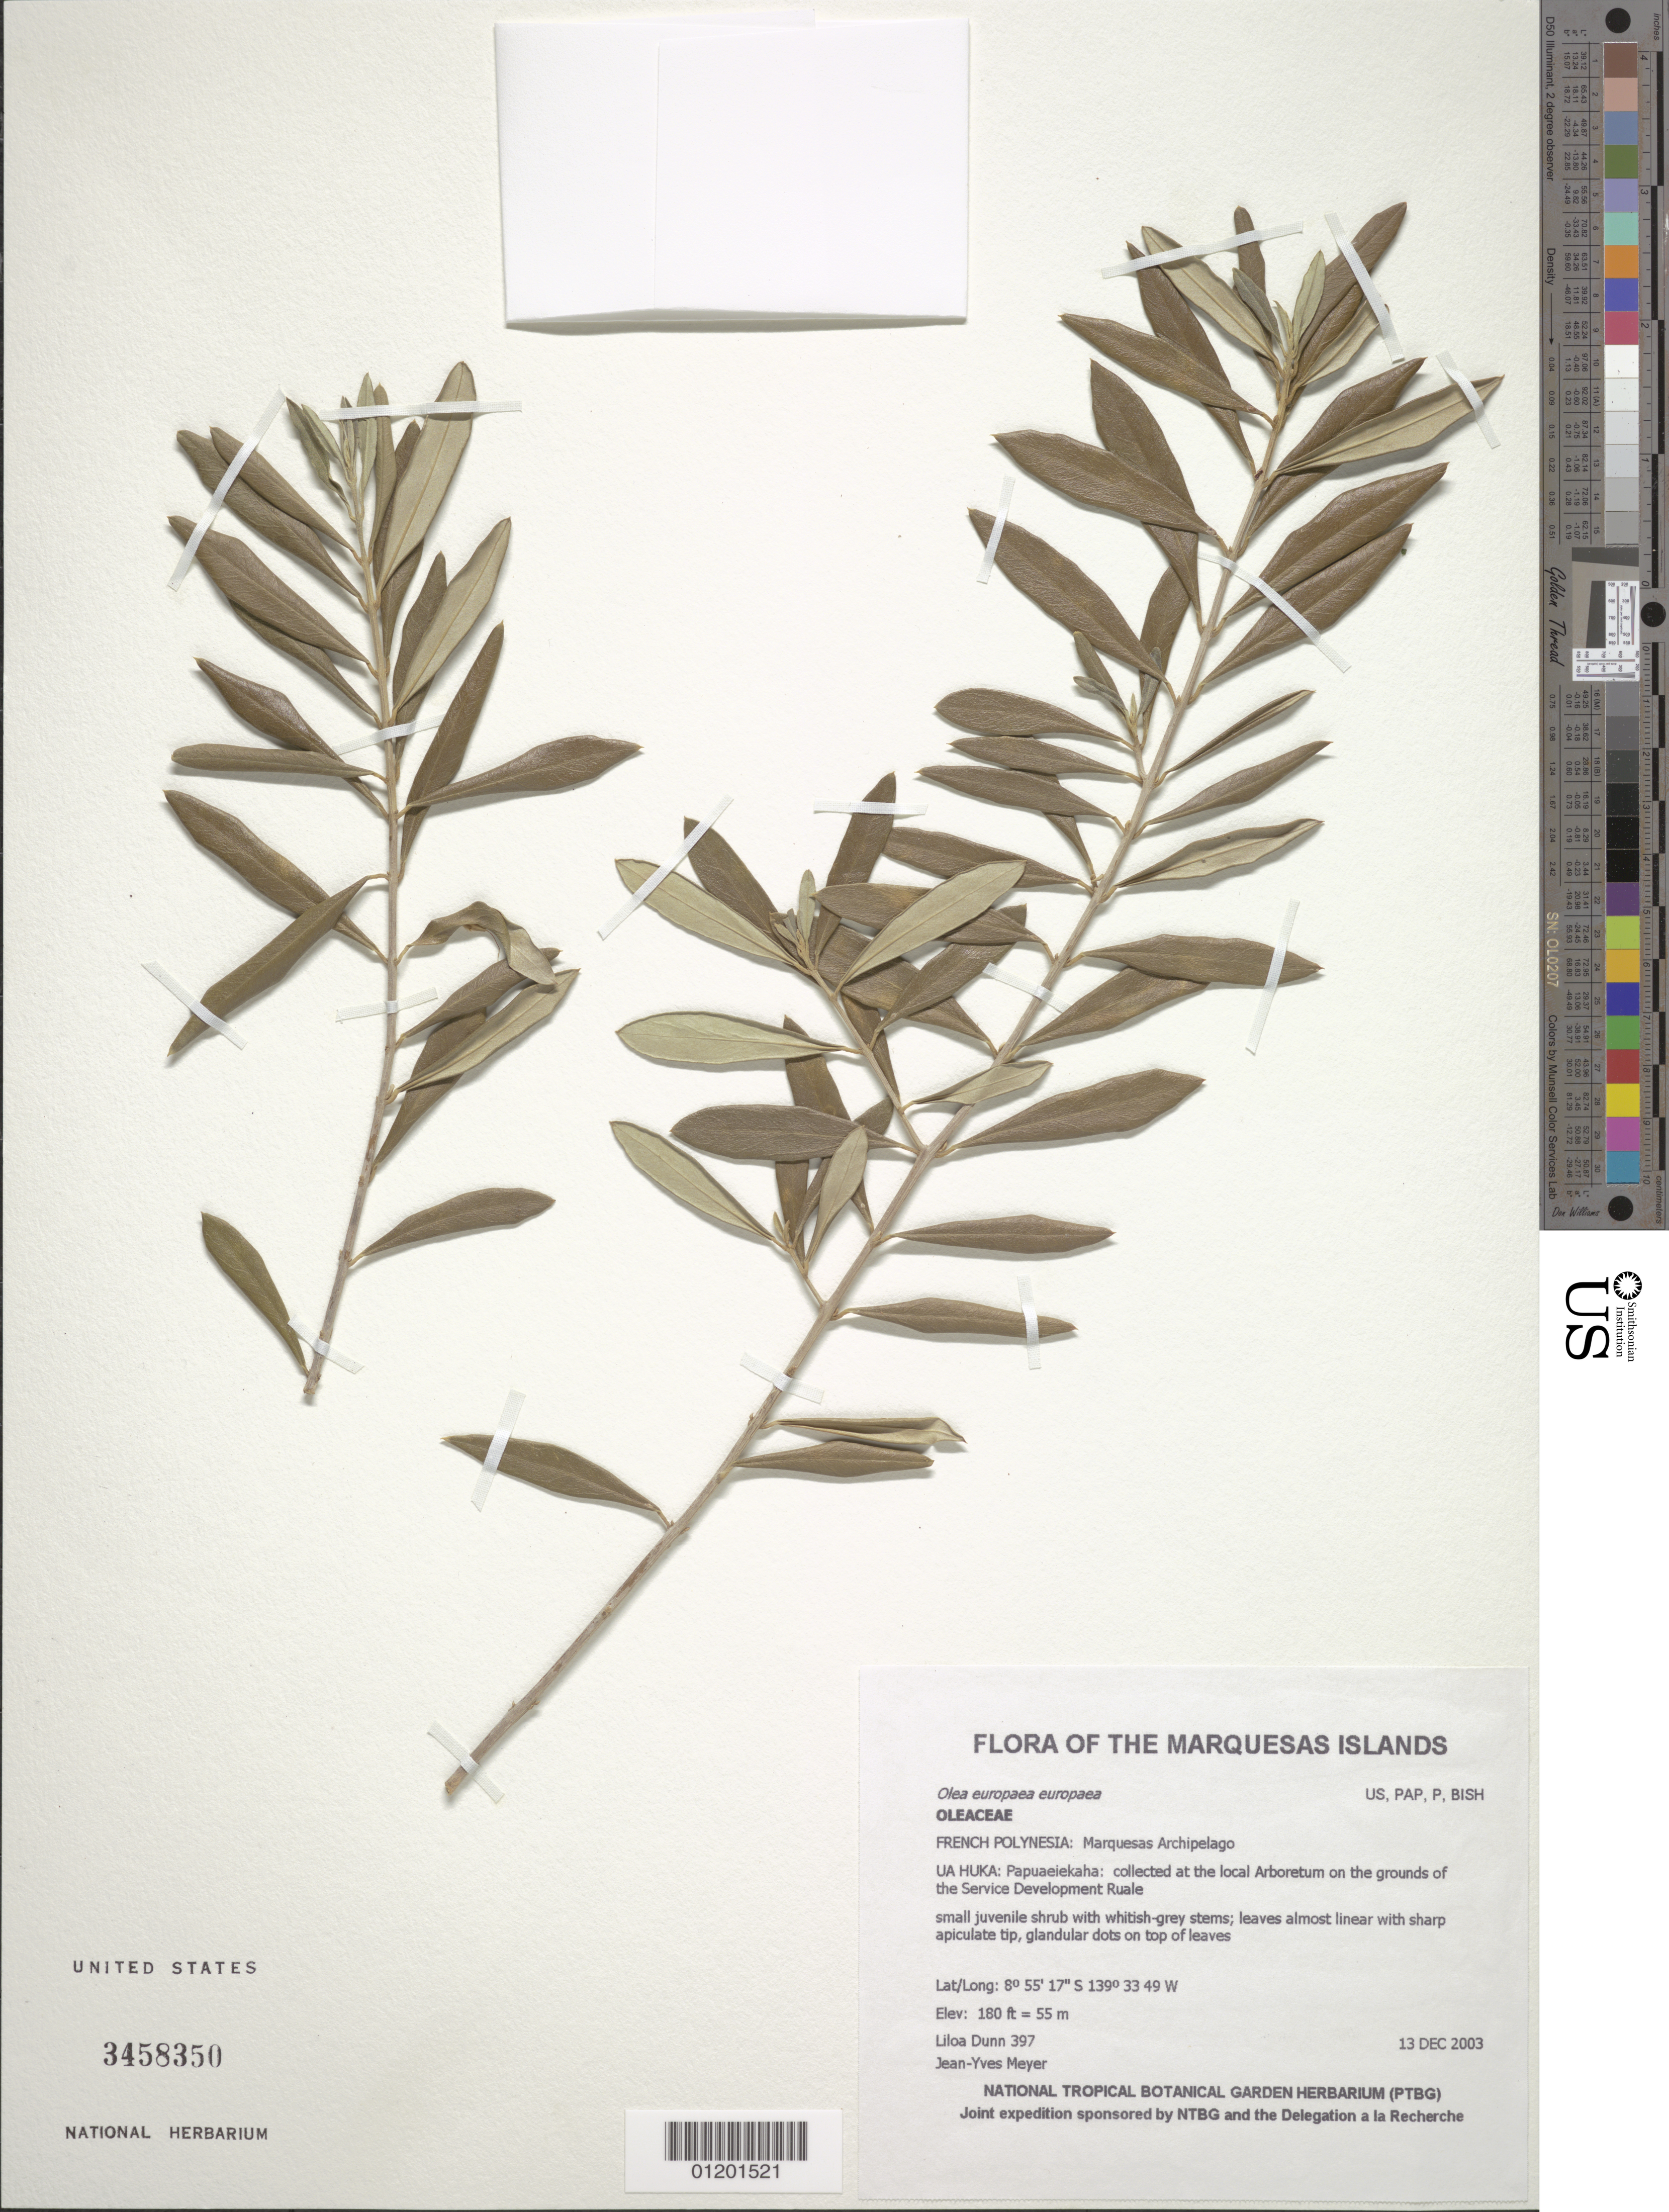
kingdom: Plantae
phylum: Tracheophyta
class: Magnoliopsida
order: Lamiales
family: Oleaceae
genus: Olea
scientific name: Olea europaea subsp. europaea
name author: L.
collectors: L. Dunn & J.-Y. Meyer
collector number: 397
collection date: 2003-12-13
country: French Polynesia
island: Ua Huka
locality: Papuaeiekaha: collected at the local Arboretum on the grounds of the Service Development Ruale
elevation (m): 55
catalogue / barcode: US 3458350